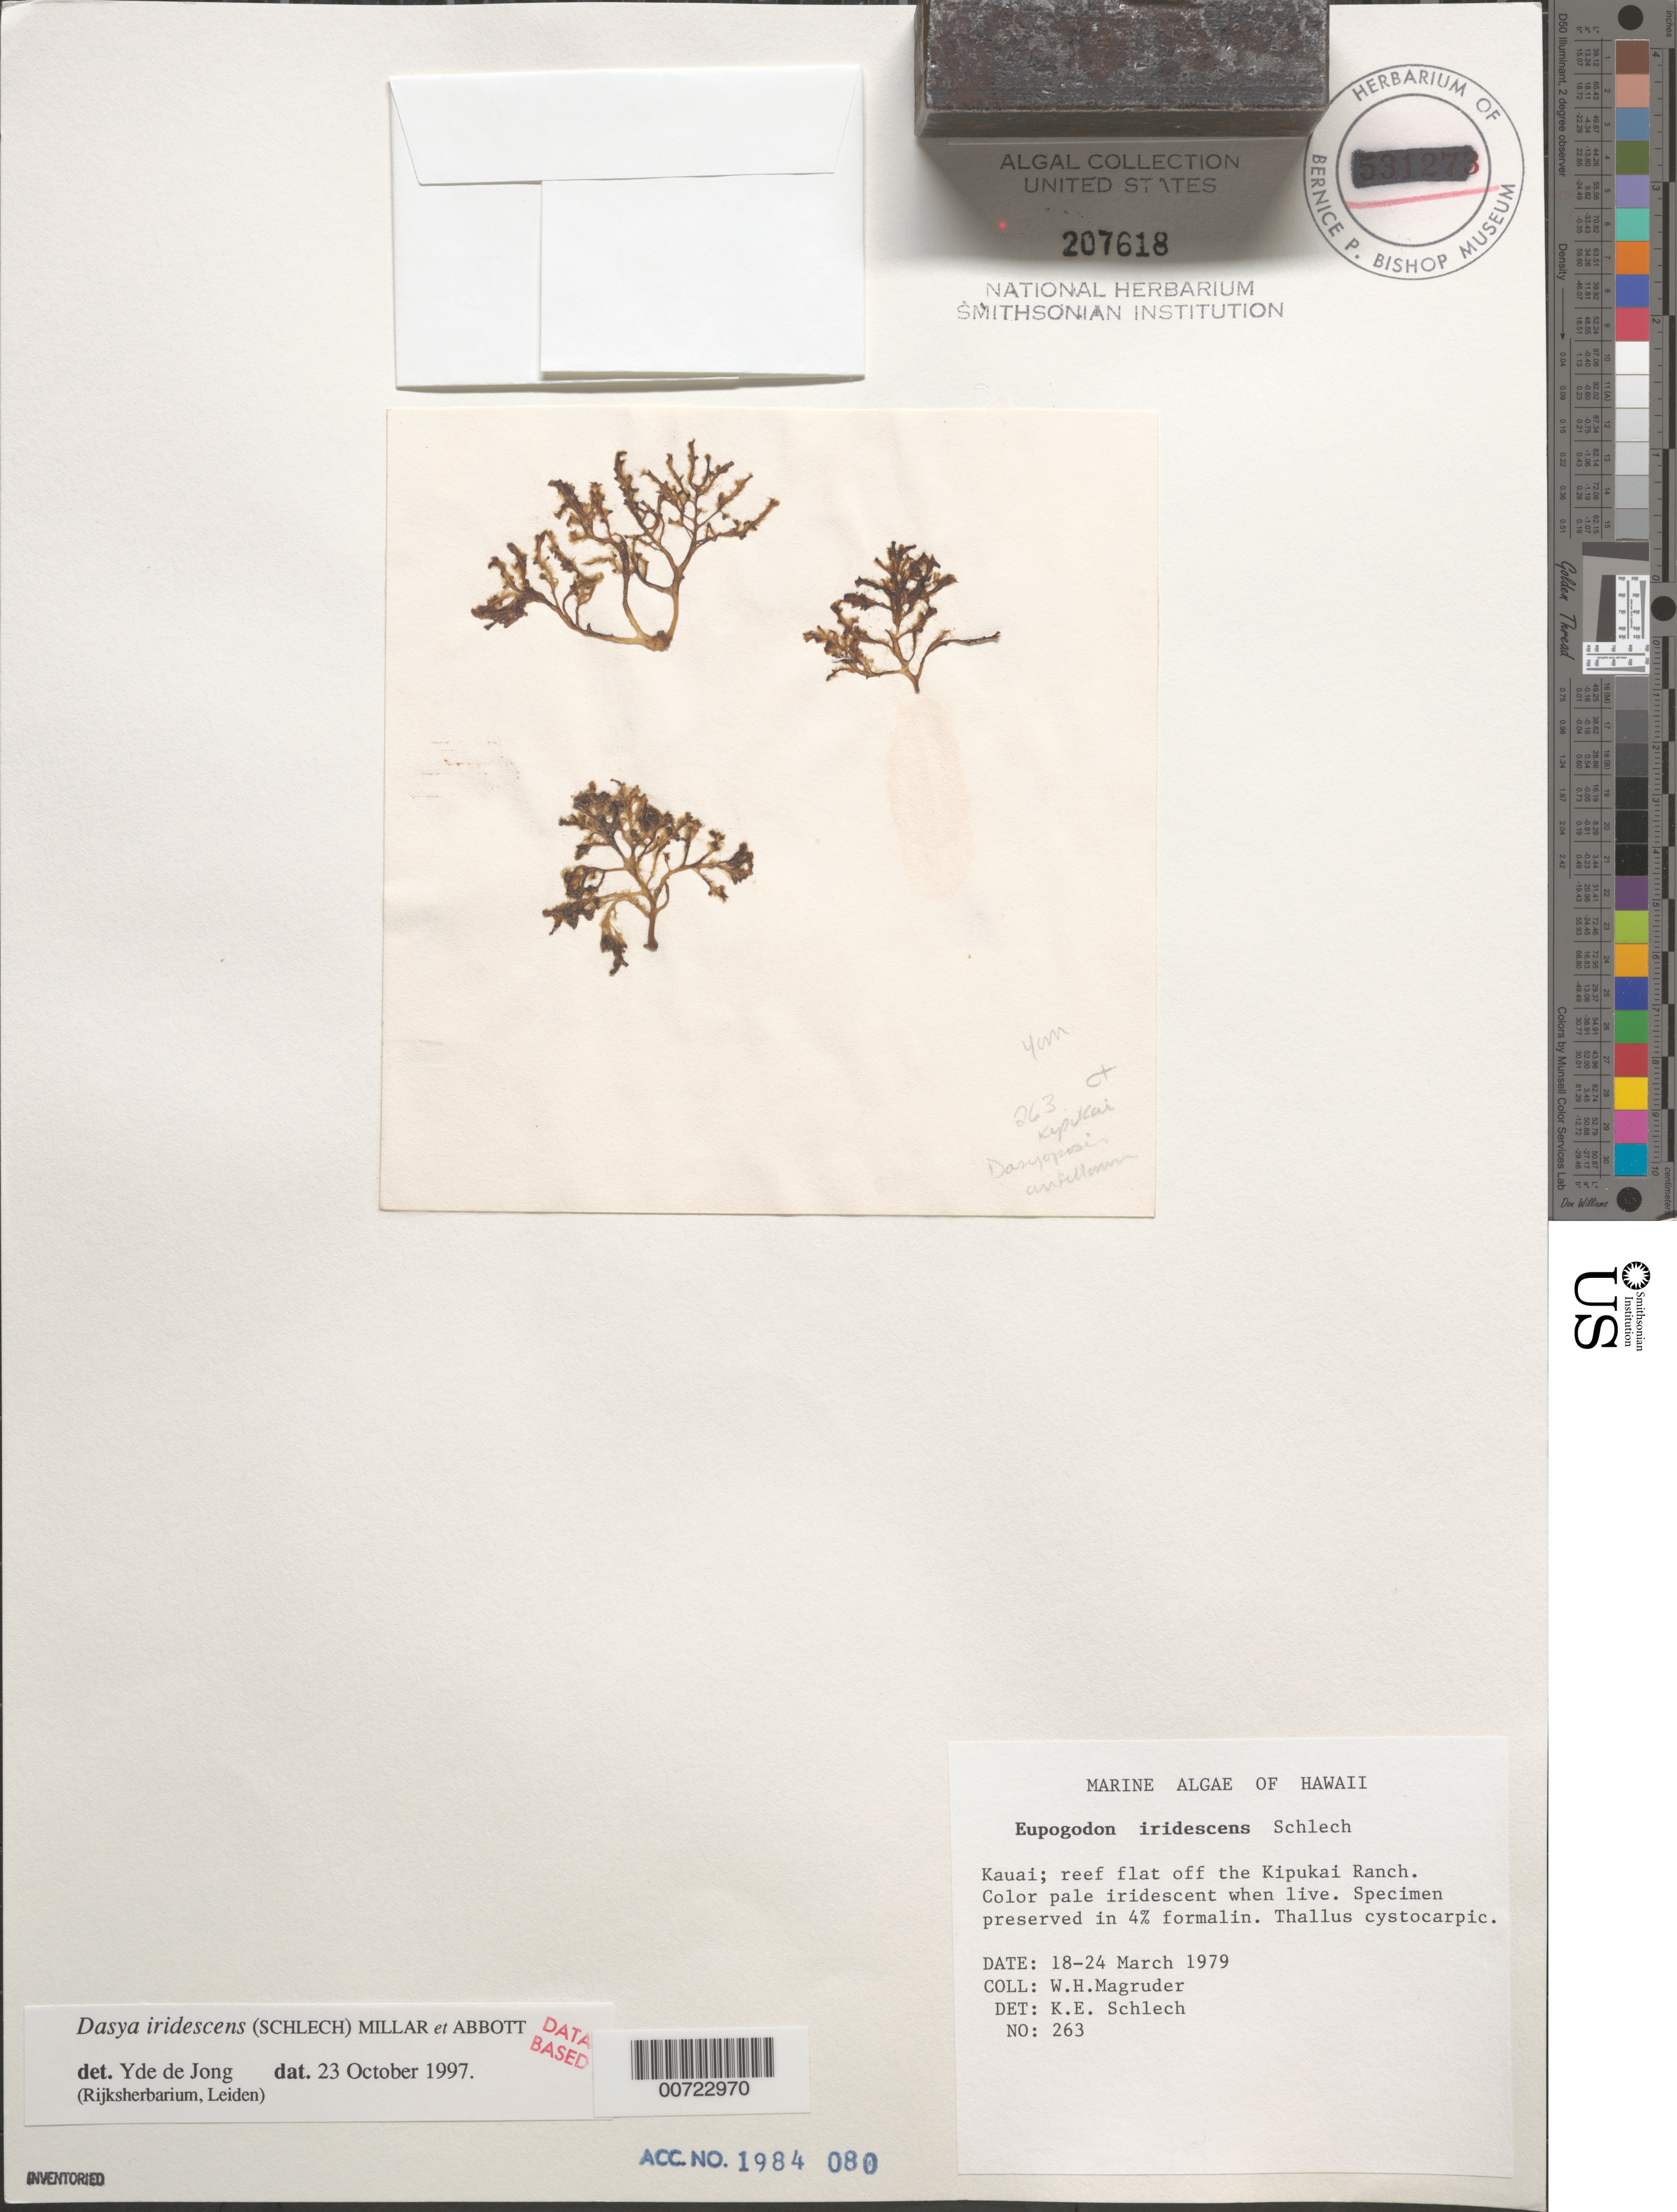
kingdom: Plantae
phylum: Rhodophyta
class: Florideophyceae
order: Ceramiales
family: Dasyaceae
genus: Dasya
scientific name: Dasya iridescens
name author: (Schlech) A.J.K. Millar & I.A. Abbott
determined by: de Jong, Yde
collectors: W. Magruder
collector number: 263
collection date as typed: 18 Mar 1979 to 24 Mar 1979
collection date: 1979-03-18/1979-03-24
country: United States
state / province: Hawaii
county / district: Kauai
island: Kaua'i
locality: Off Kipukai Ranch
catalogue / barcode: US 207618